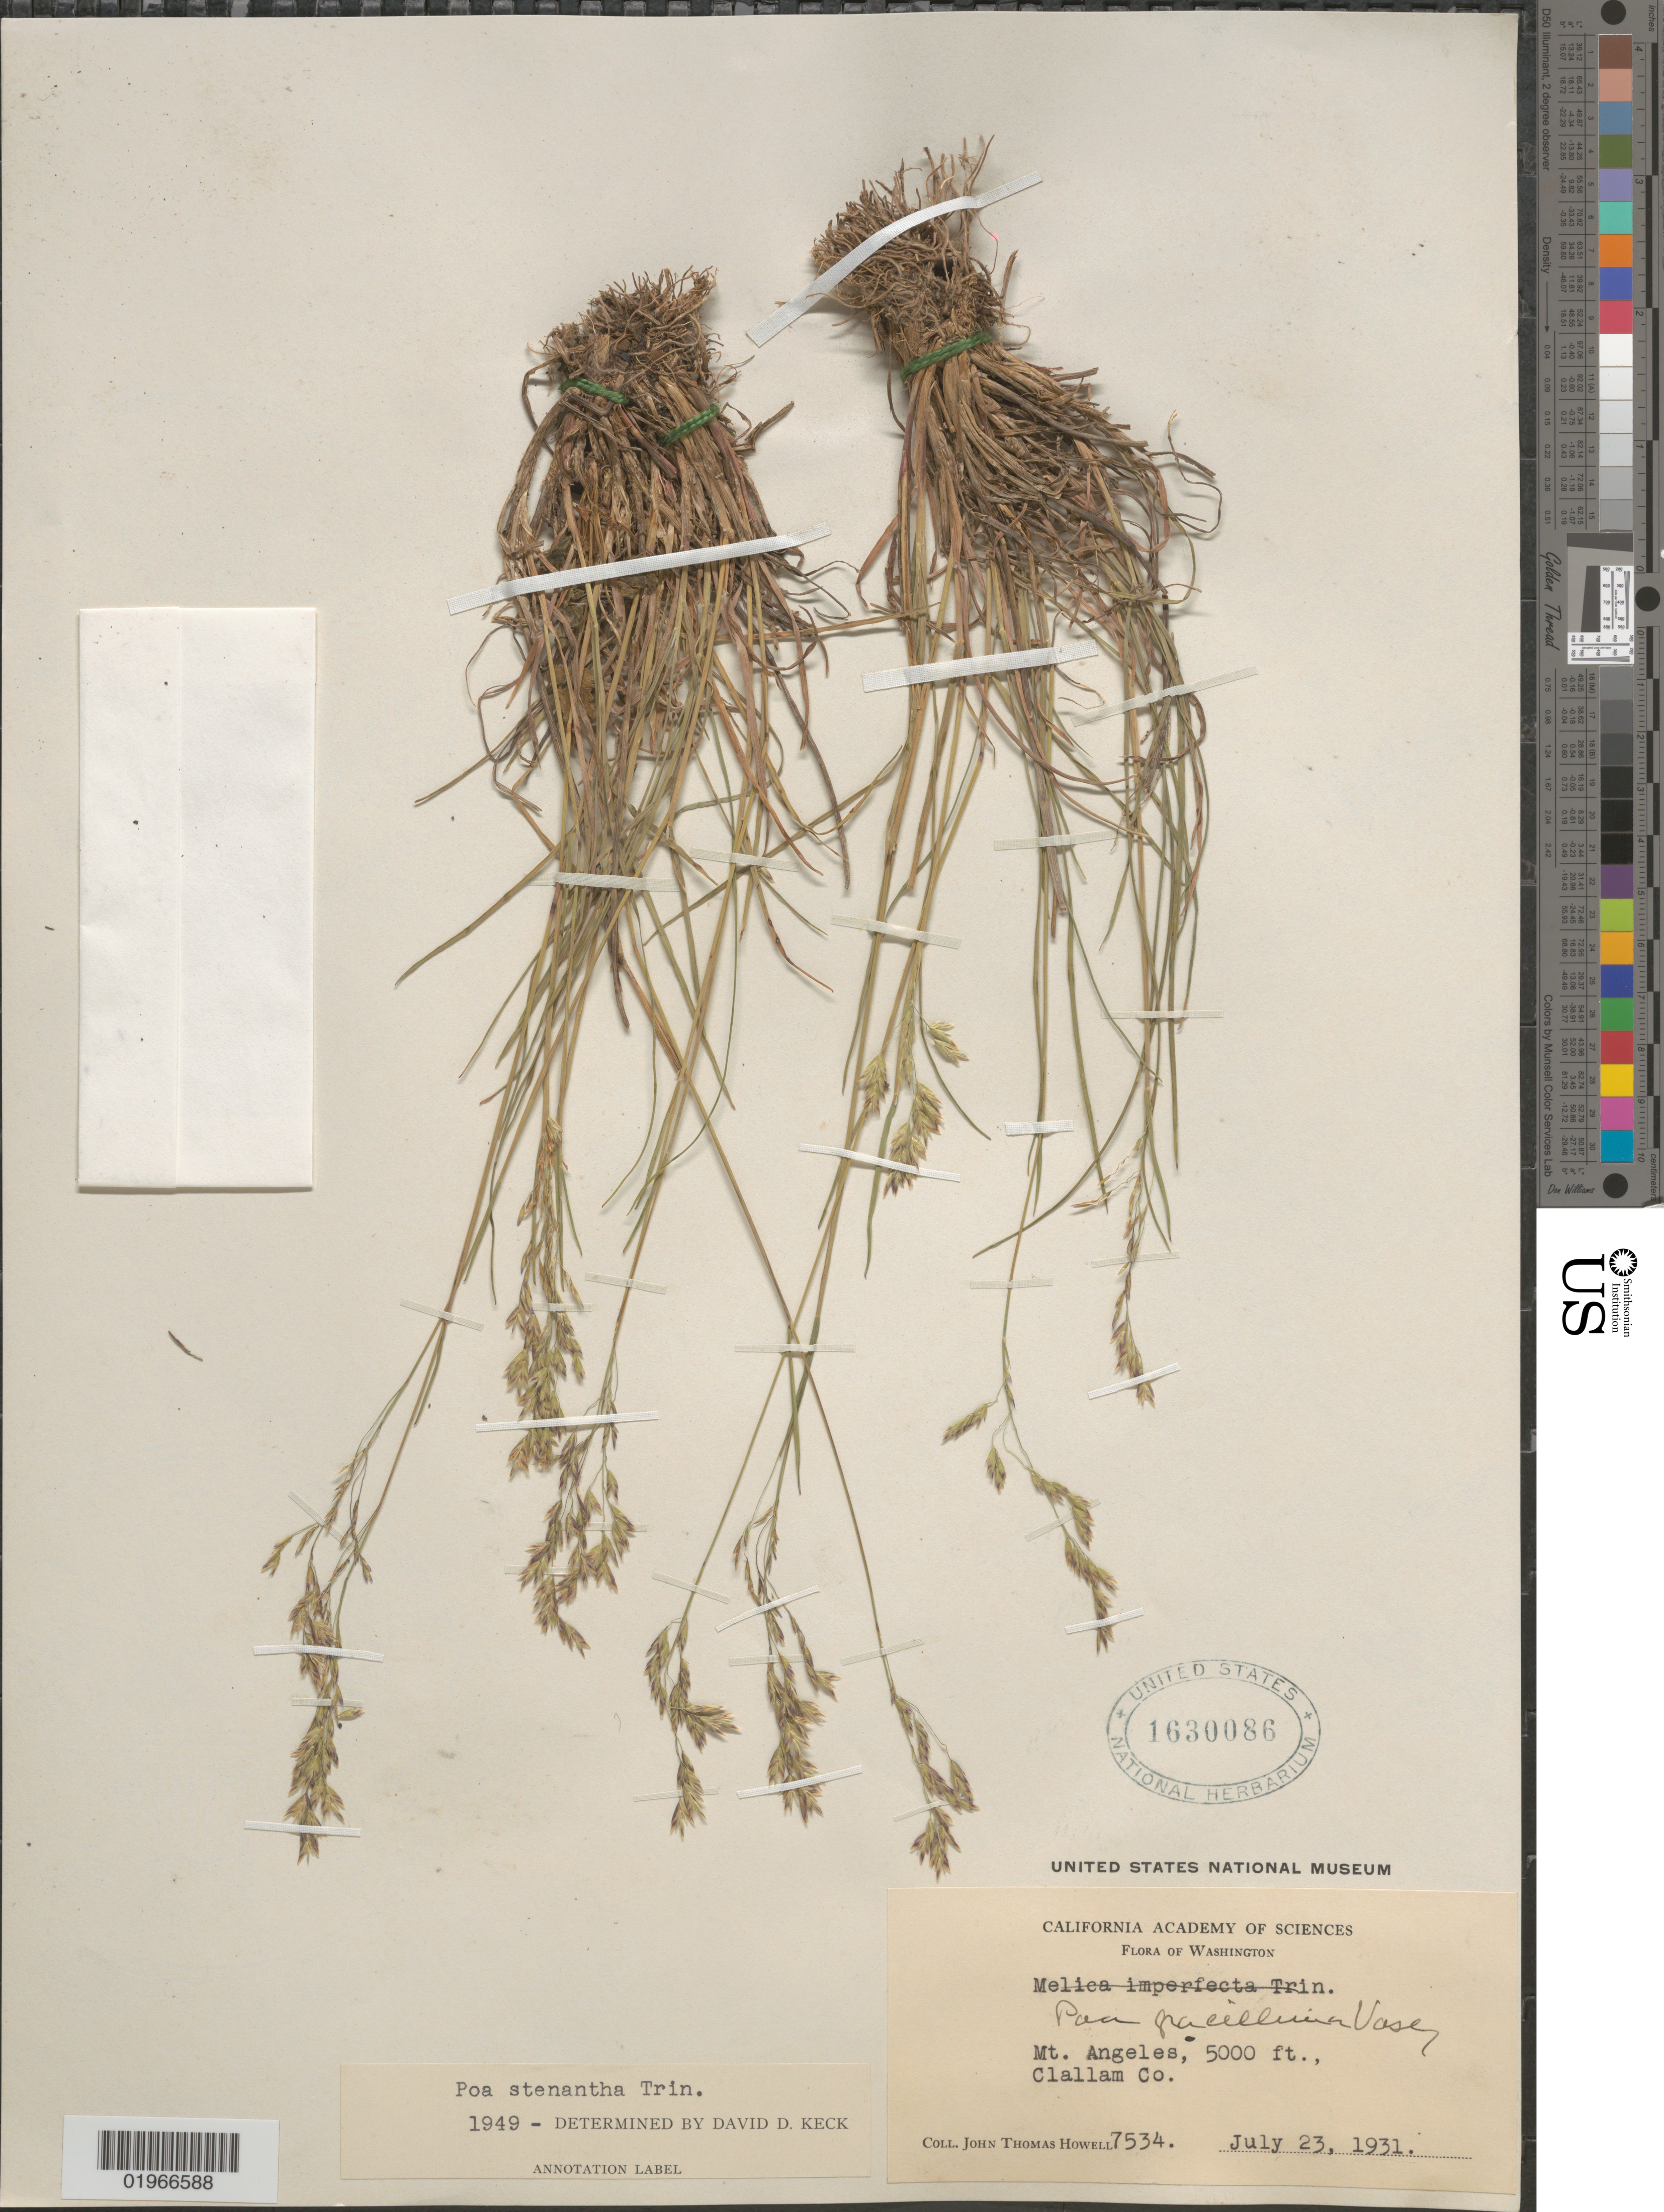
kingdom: Plantae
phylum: Tracheophyta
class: Liliopsida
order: Poales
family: Poaceae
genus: Poa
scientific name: Poa stenantha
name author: Trin.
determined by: Soreng, Robert J., Research Associate (BOT), Smithsonian Institution - National Museum of Natural History (UNITED STATES)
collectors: J. T. Howell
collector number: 7534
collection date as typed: July 23, 1931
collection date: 1931-07-23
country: United States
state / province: Washington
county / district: Clallam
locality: Mt. Angeles.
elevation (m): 1524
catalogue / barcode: US 1630086